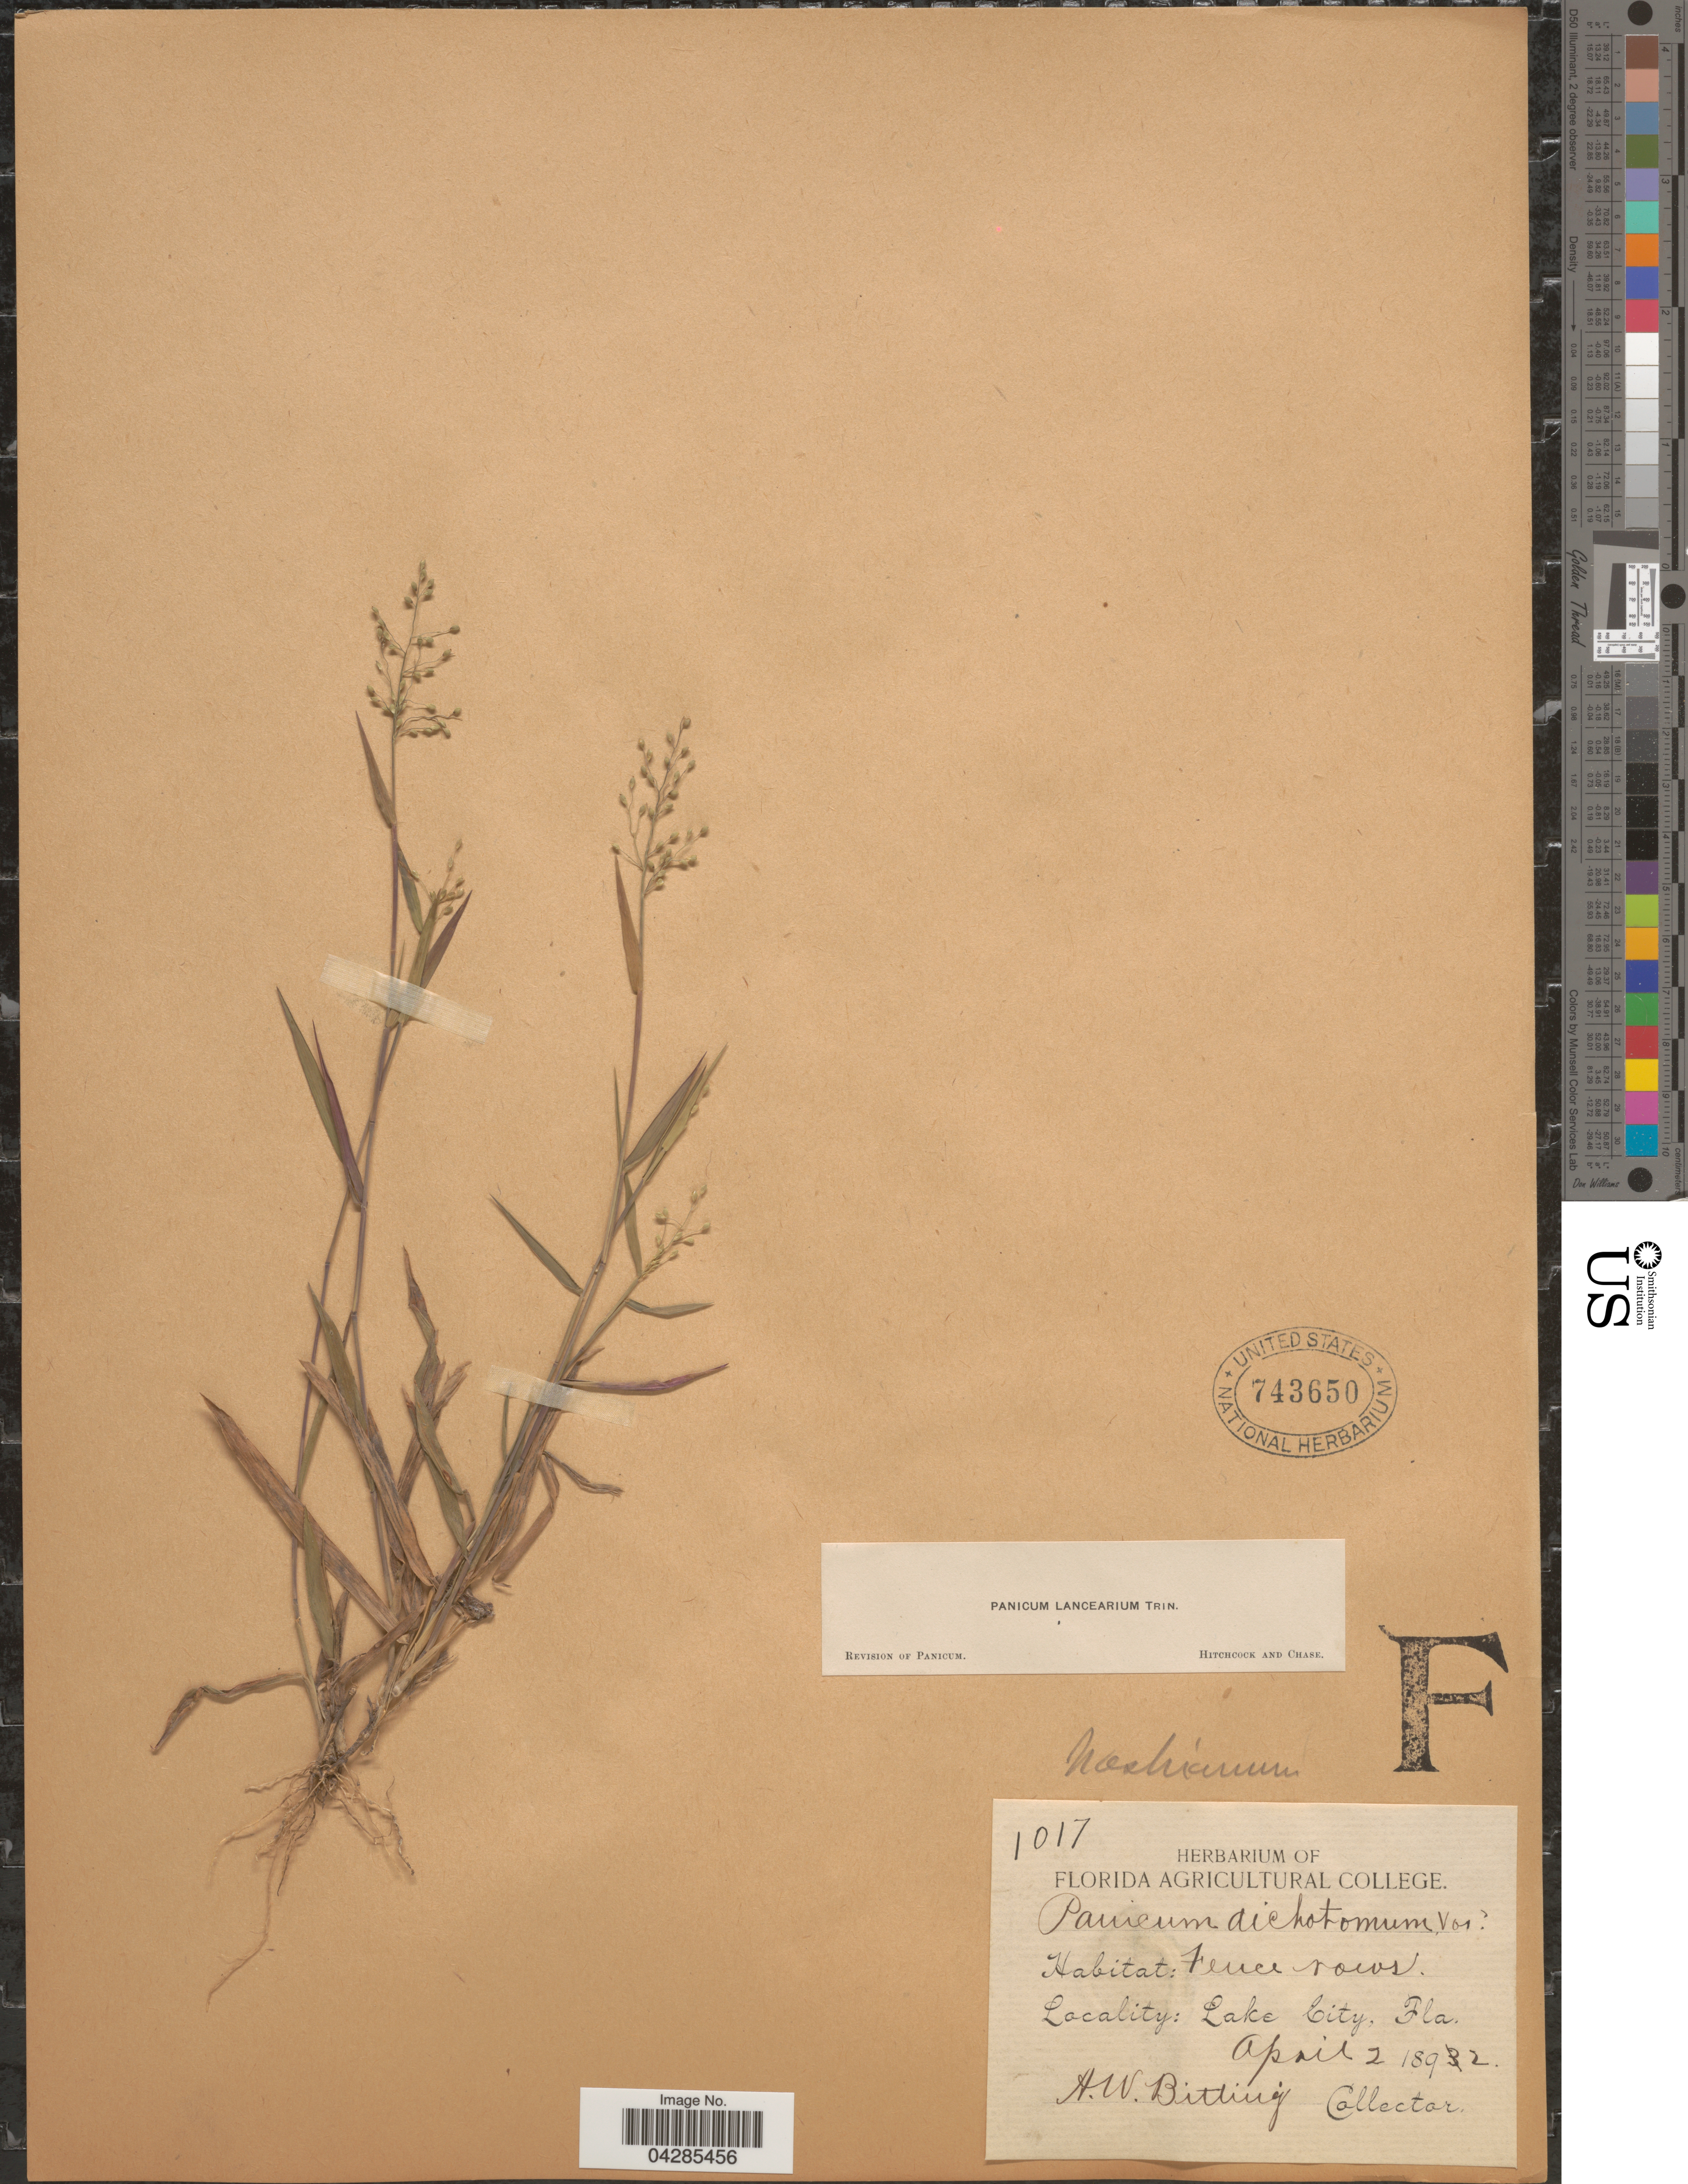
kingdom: Plantae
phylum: Tracheophyta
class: Liliopsida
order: Poales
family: Poaceae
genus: Dichanthelium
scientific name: Dichanthelium portoricense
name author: (Desv. ex Ham.) B.F. Hansen & Wunderlin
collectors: A. Bitting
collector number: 1017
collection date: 1892-04-02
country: United States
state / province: Florida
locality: Lake City.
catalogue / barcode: US 743650